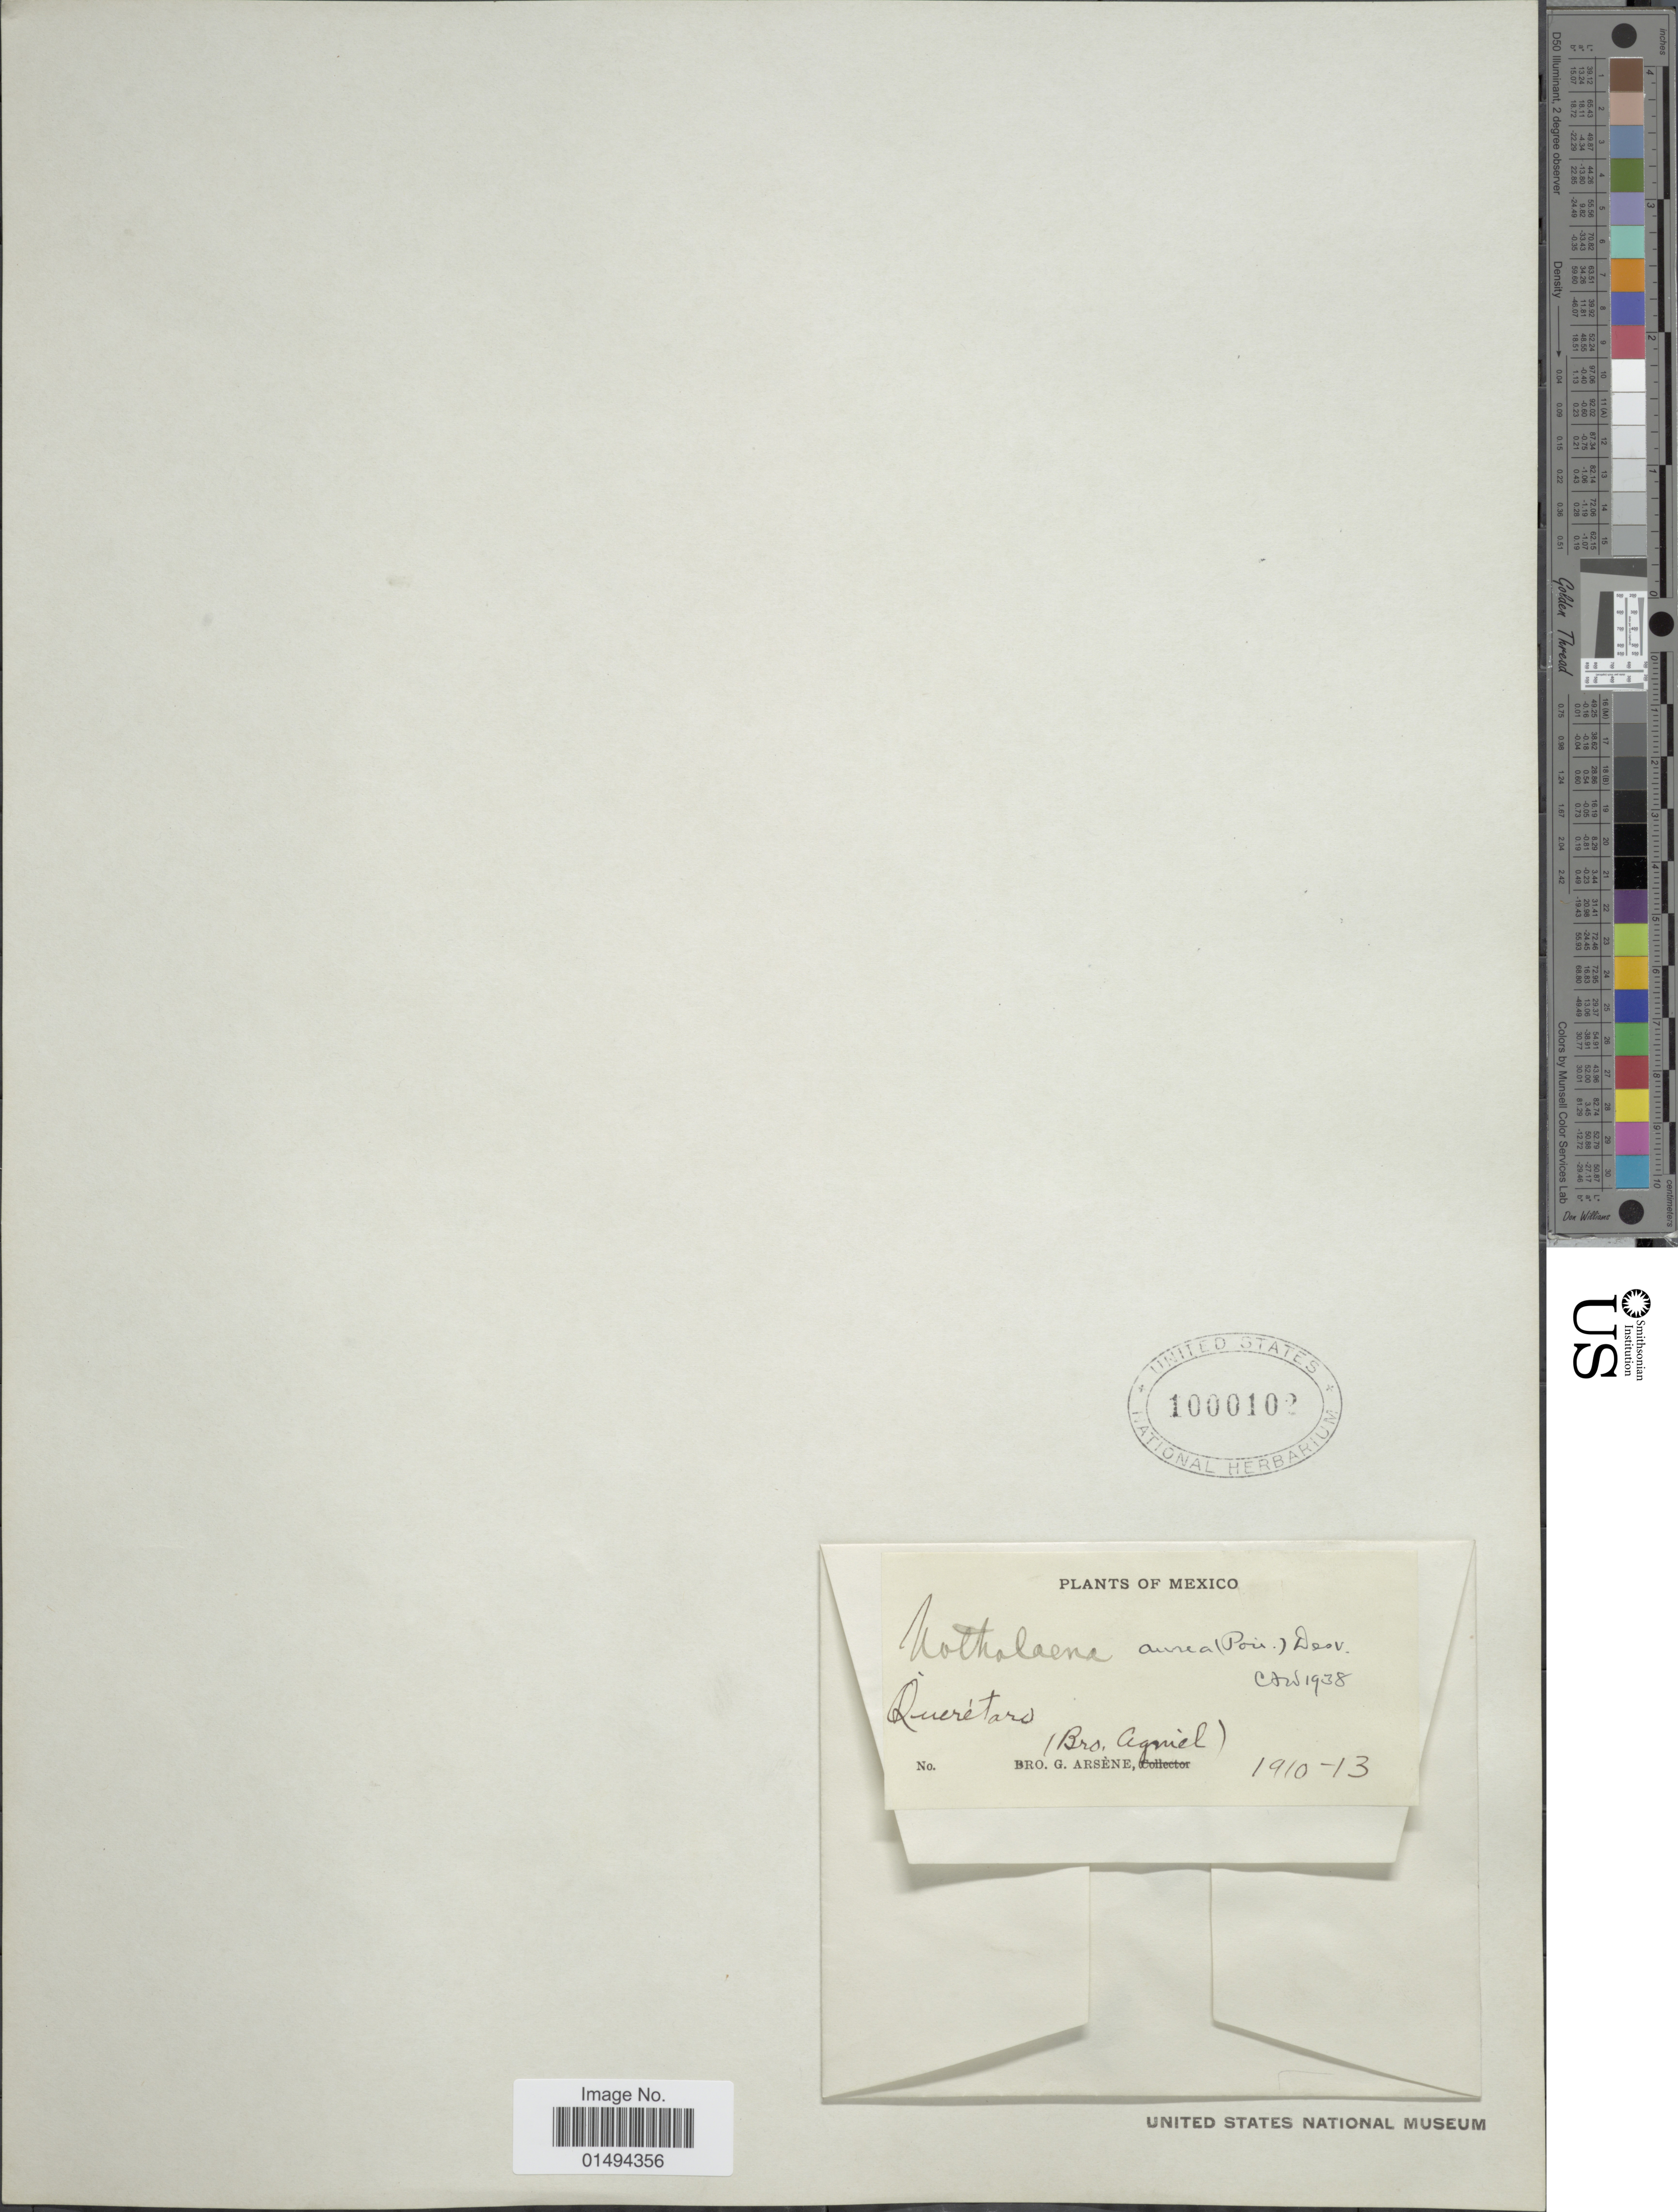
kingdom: Plantae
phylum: Tracheophyta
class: Polypodiopsida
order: Polypodiales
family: Pteridaceae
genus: Myriopteris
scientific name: Myriopteris aurea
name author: (Poir.) Grusz & Windham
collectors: Bro. G. Arsène & Bro. Agniel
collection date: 1910/1913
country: Mexico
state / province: Querétaro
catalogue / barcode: US 1000102